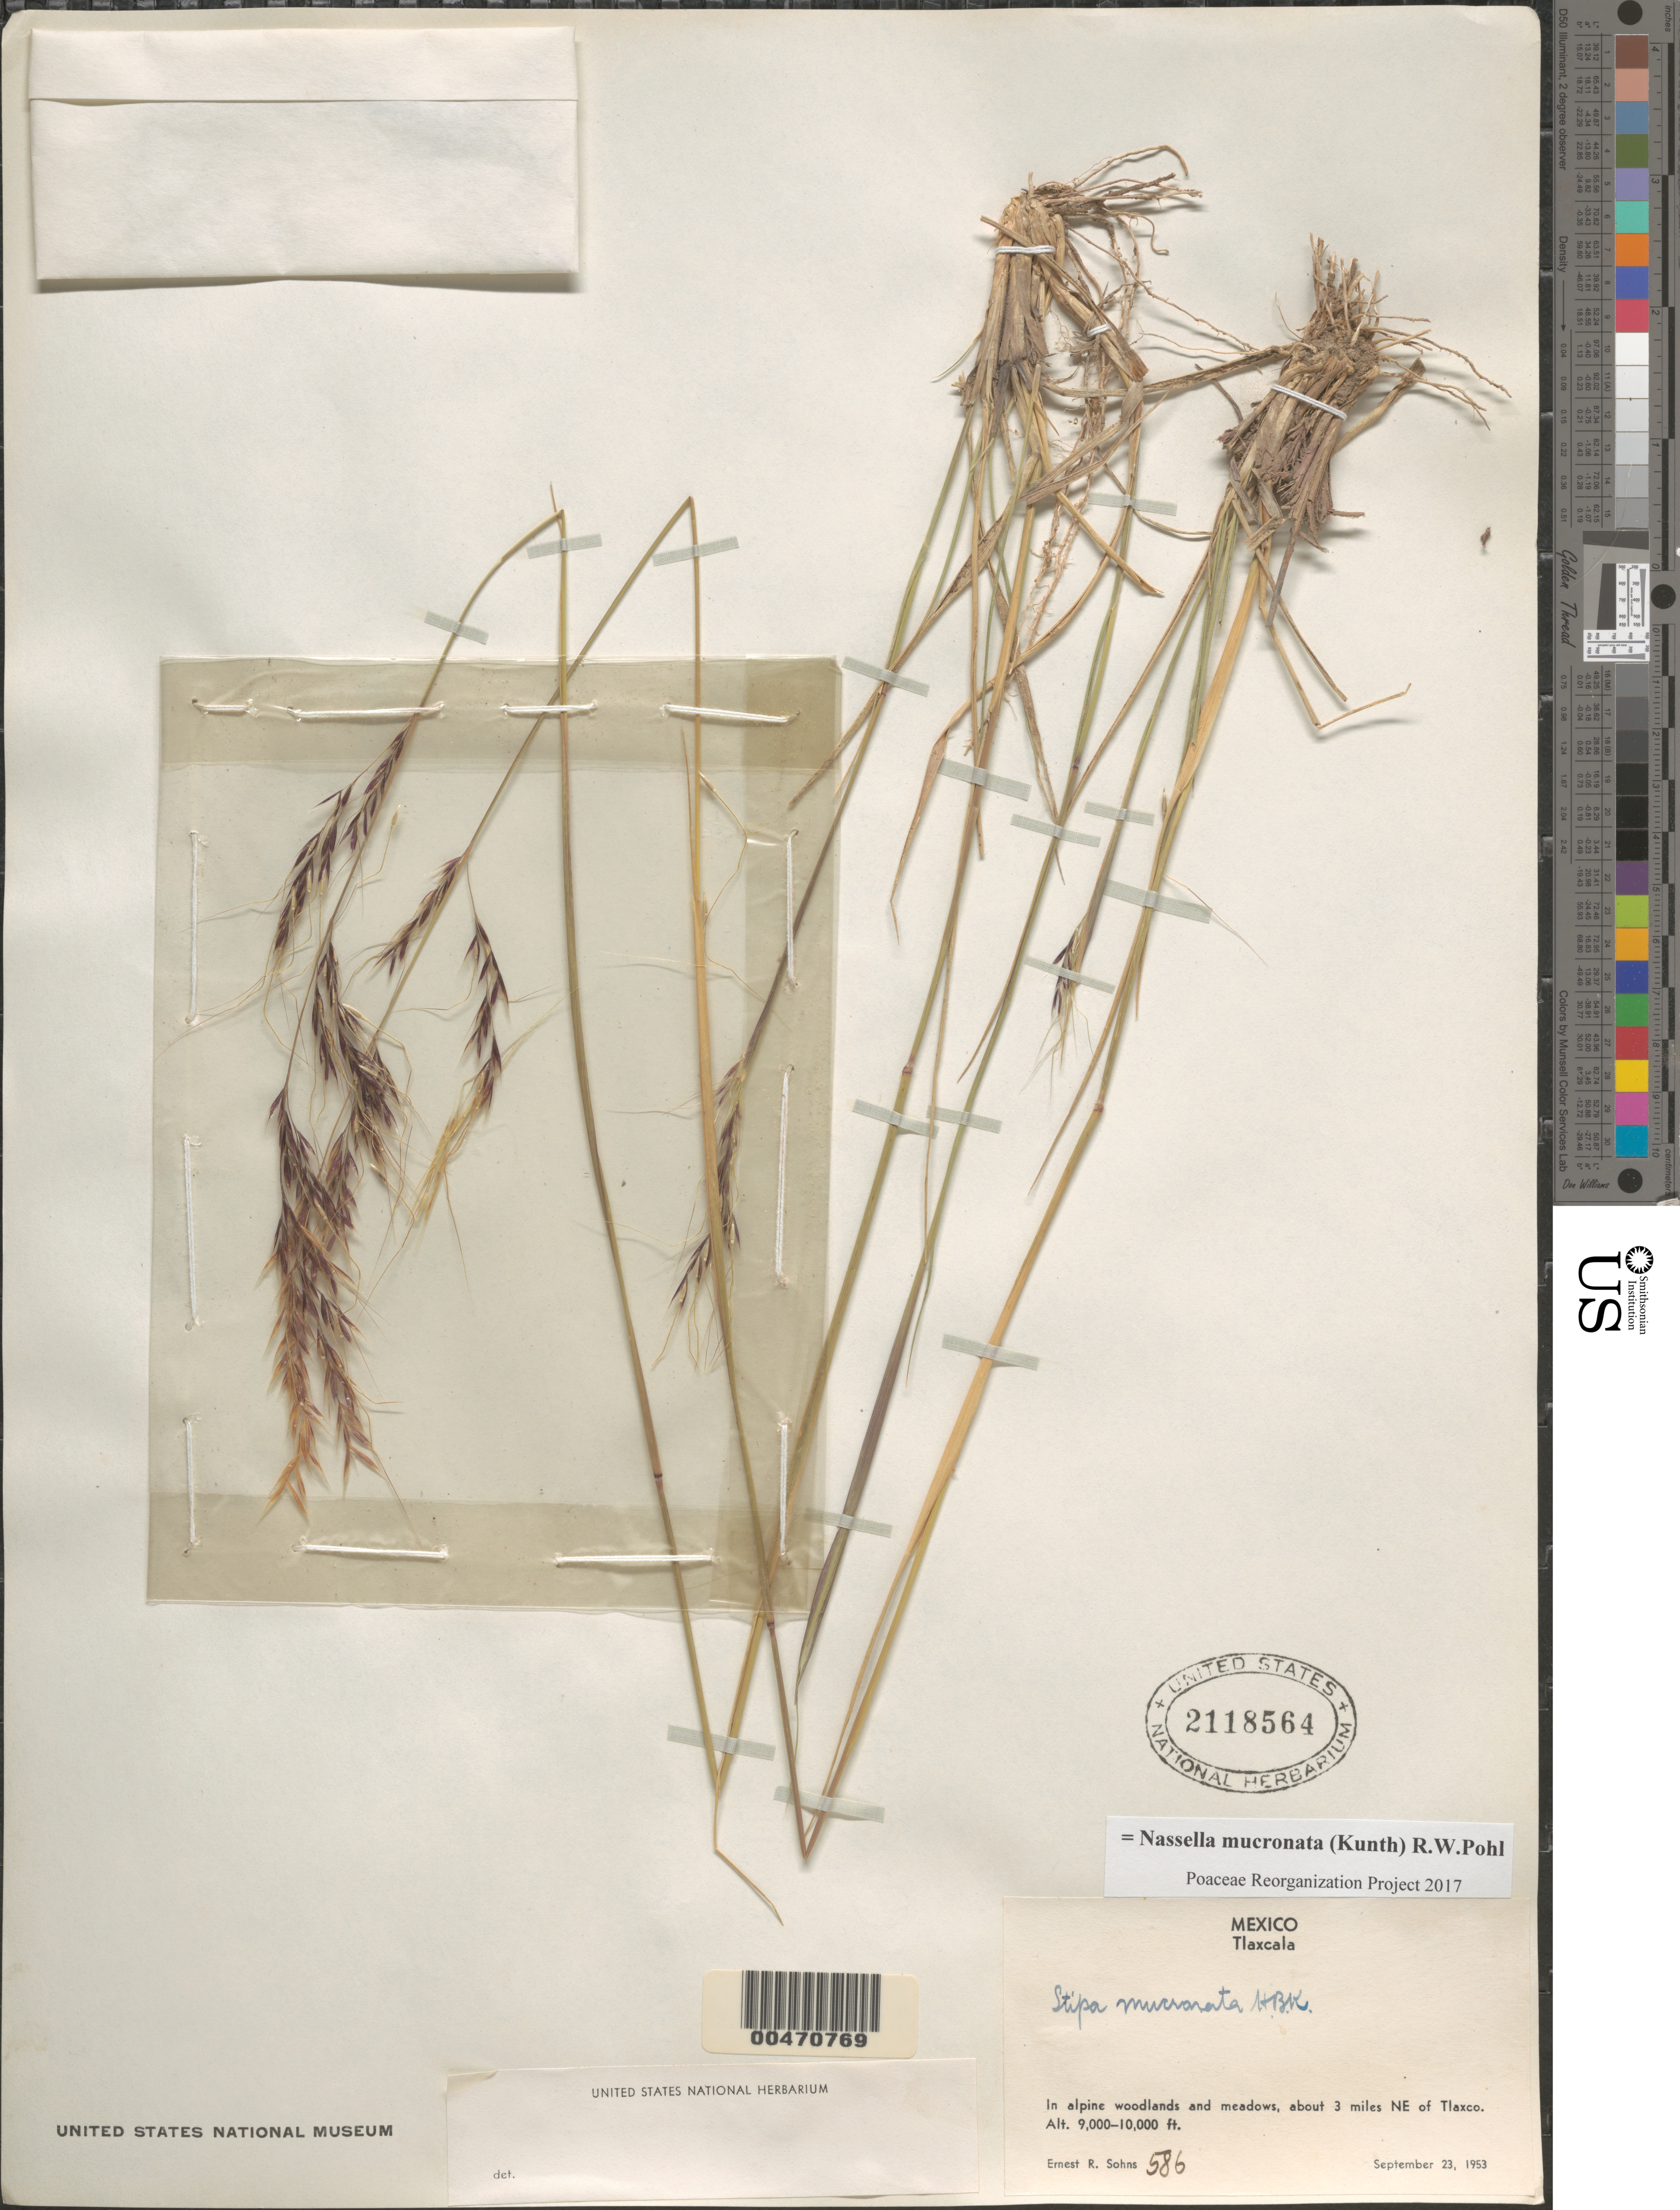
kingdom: Plantae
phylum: Tracheophyta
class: Liliopsida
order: Poales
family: Poaceae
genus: Nassella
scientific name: Nassella mucronata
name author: (Kunth) R.W. Pohl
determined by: Poaceae Reorganization Project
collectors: E. R. Sohns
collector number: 586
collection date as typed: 23 Sep 1953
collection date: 1953-09-23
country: Mexico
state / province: Tlaxcala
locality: About 3 mi NE of Tlaxco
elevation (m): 2743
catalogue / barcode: US 2118564